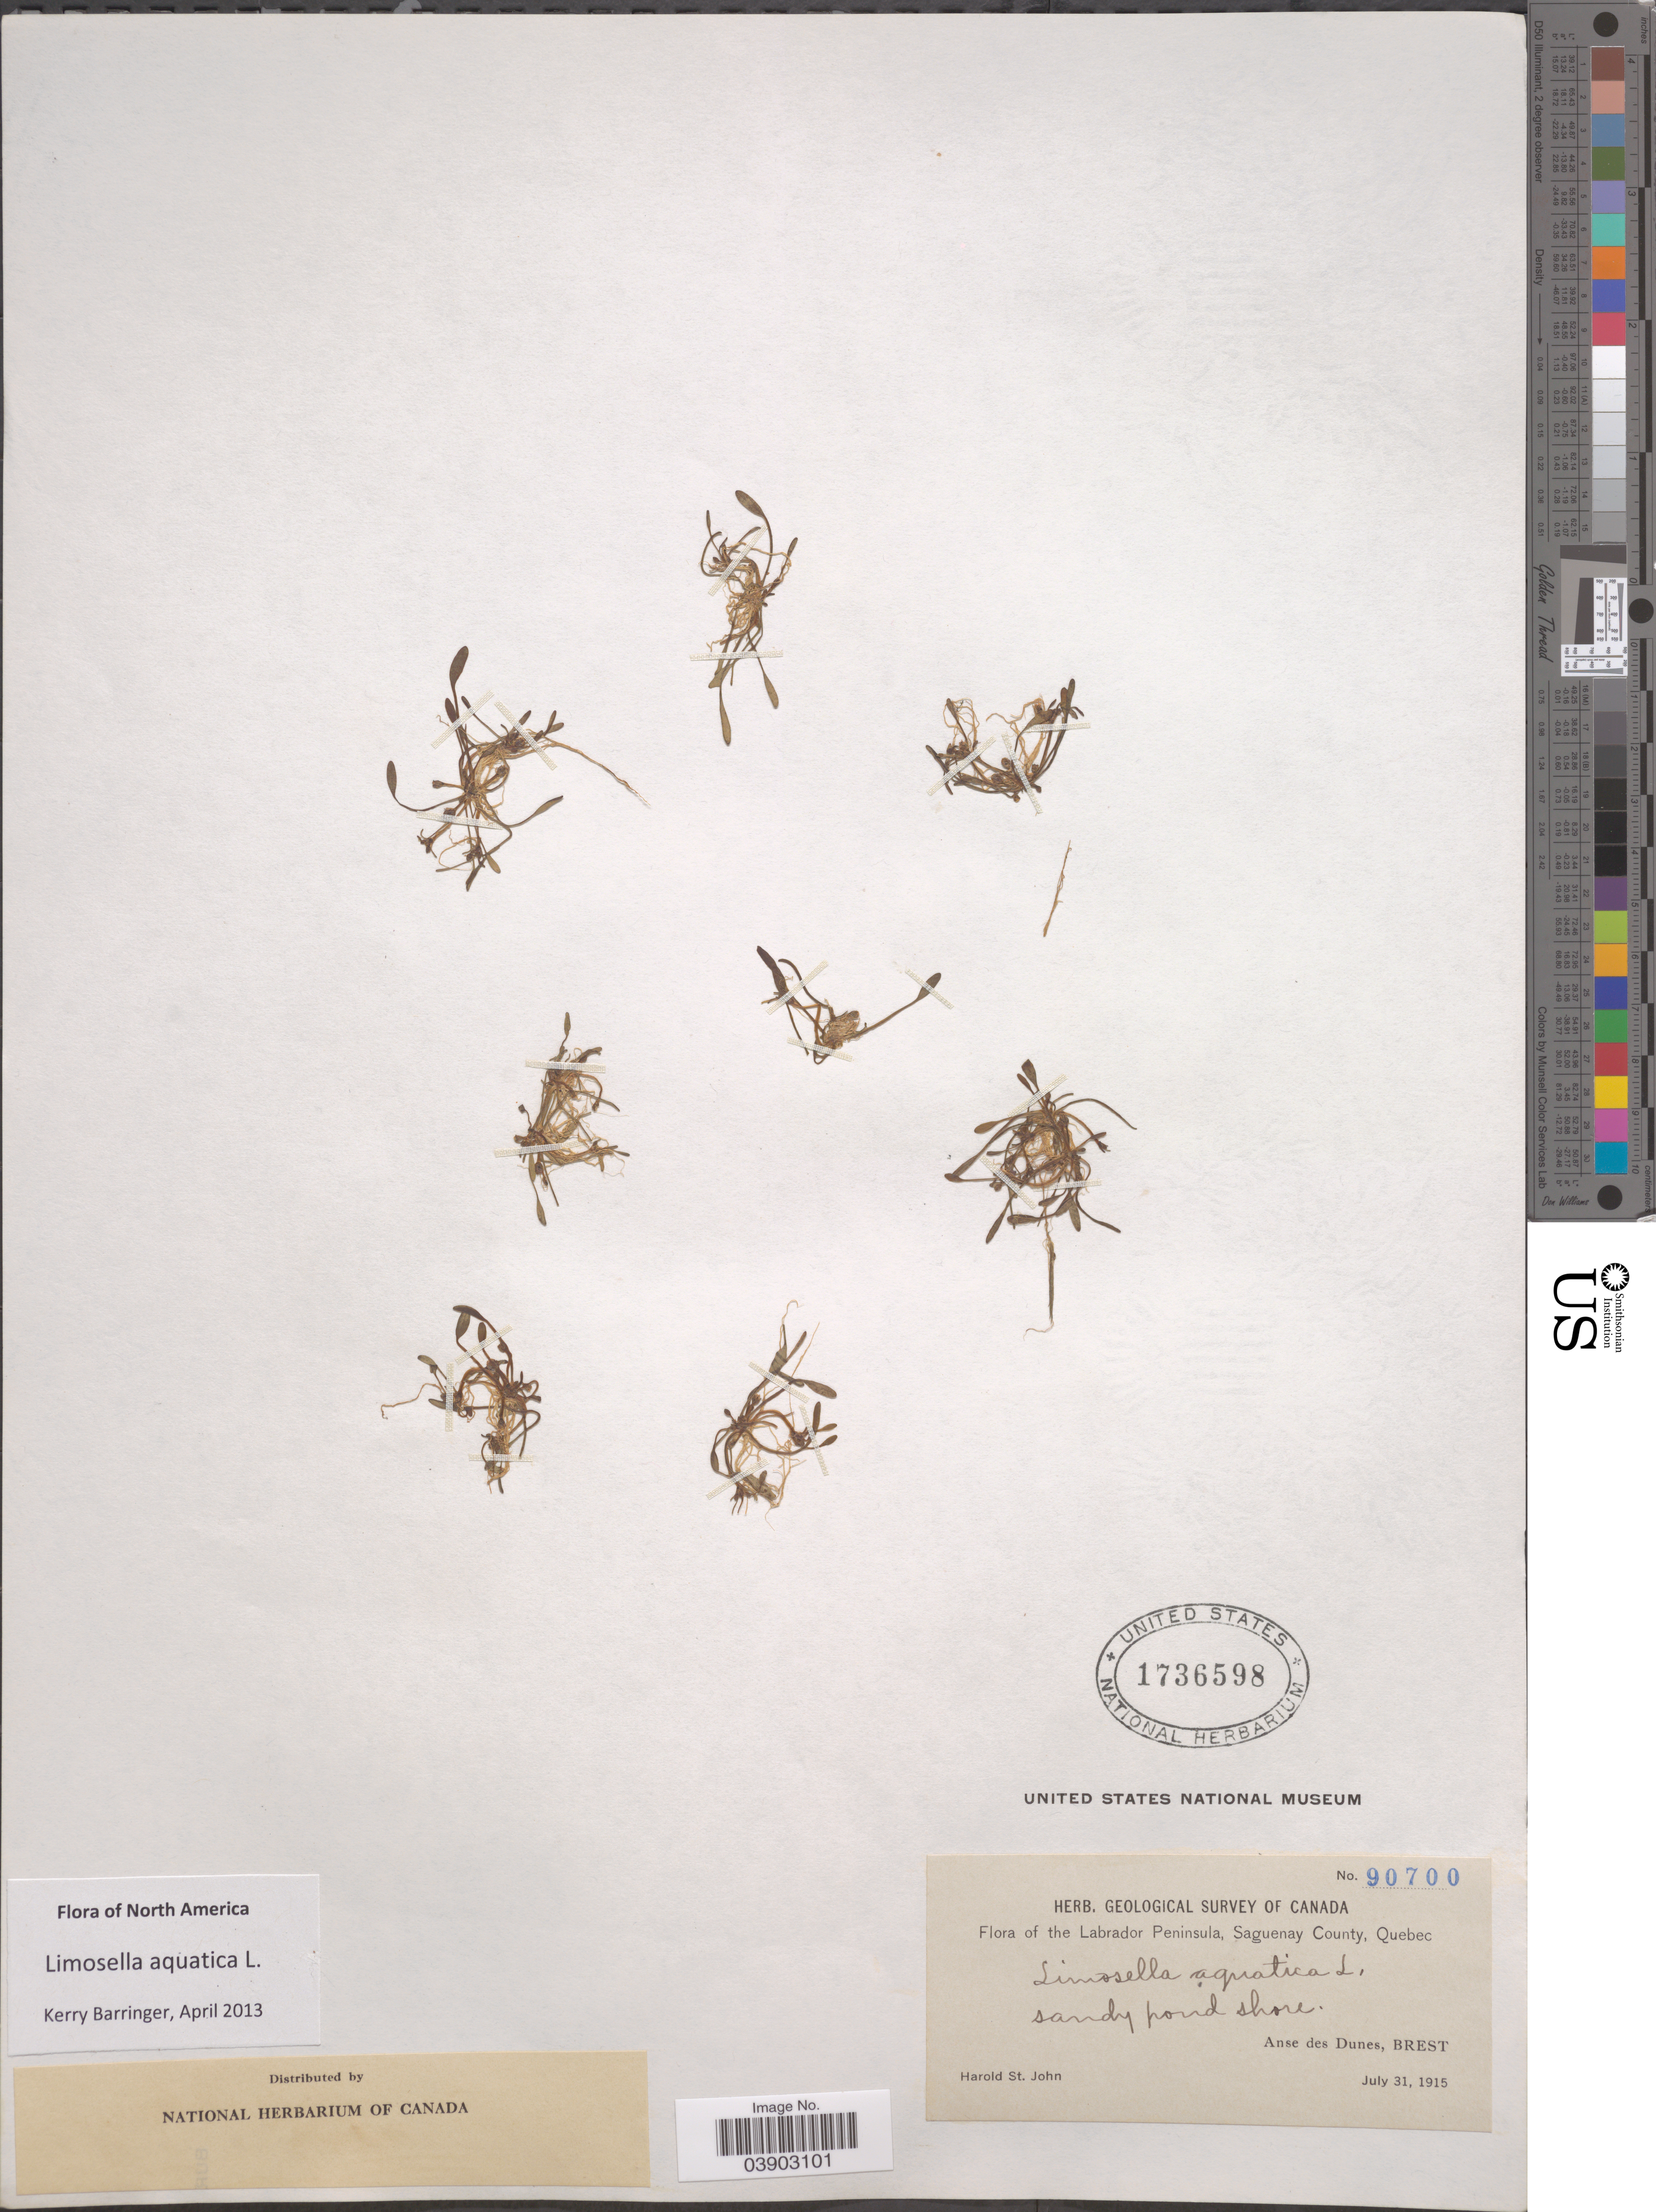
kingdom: Plantae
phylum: Tracheophyta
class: Magnoliopsida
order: Lamiales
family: Scrophulariaceae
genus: Limosella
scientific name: Limosella aquatica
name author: L.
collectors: H. St. John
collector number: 90700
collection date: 1915-07-31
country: Canada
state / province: Quebec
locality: Labrador Peninsula, Saguenay County. Sandy pond shore. Anse des Dunes, Brest.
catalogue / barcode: US 1736598